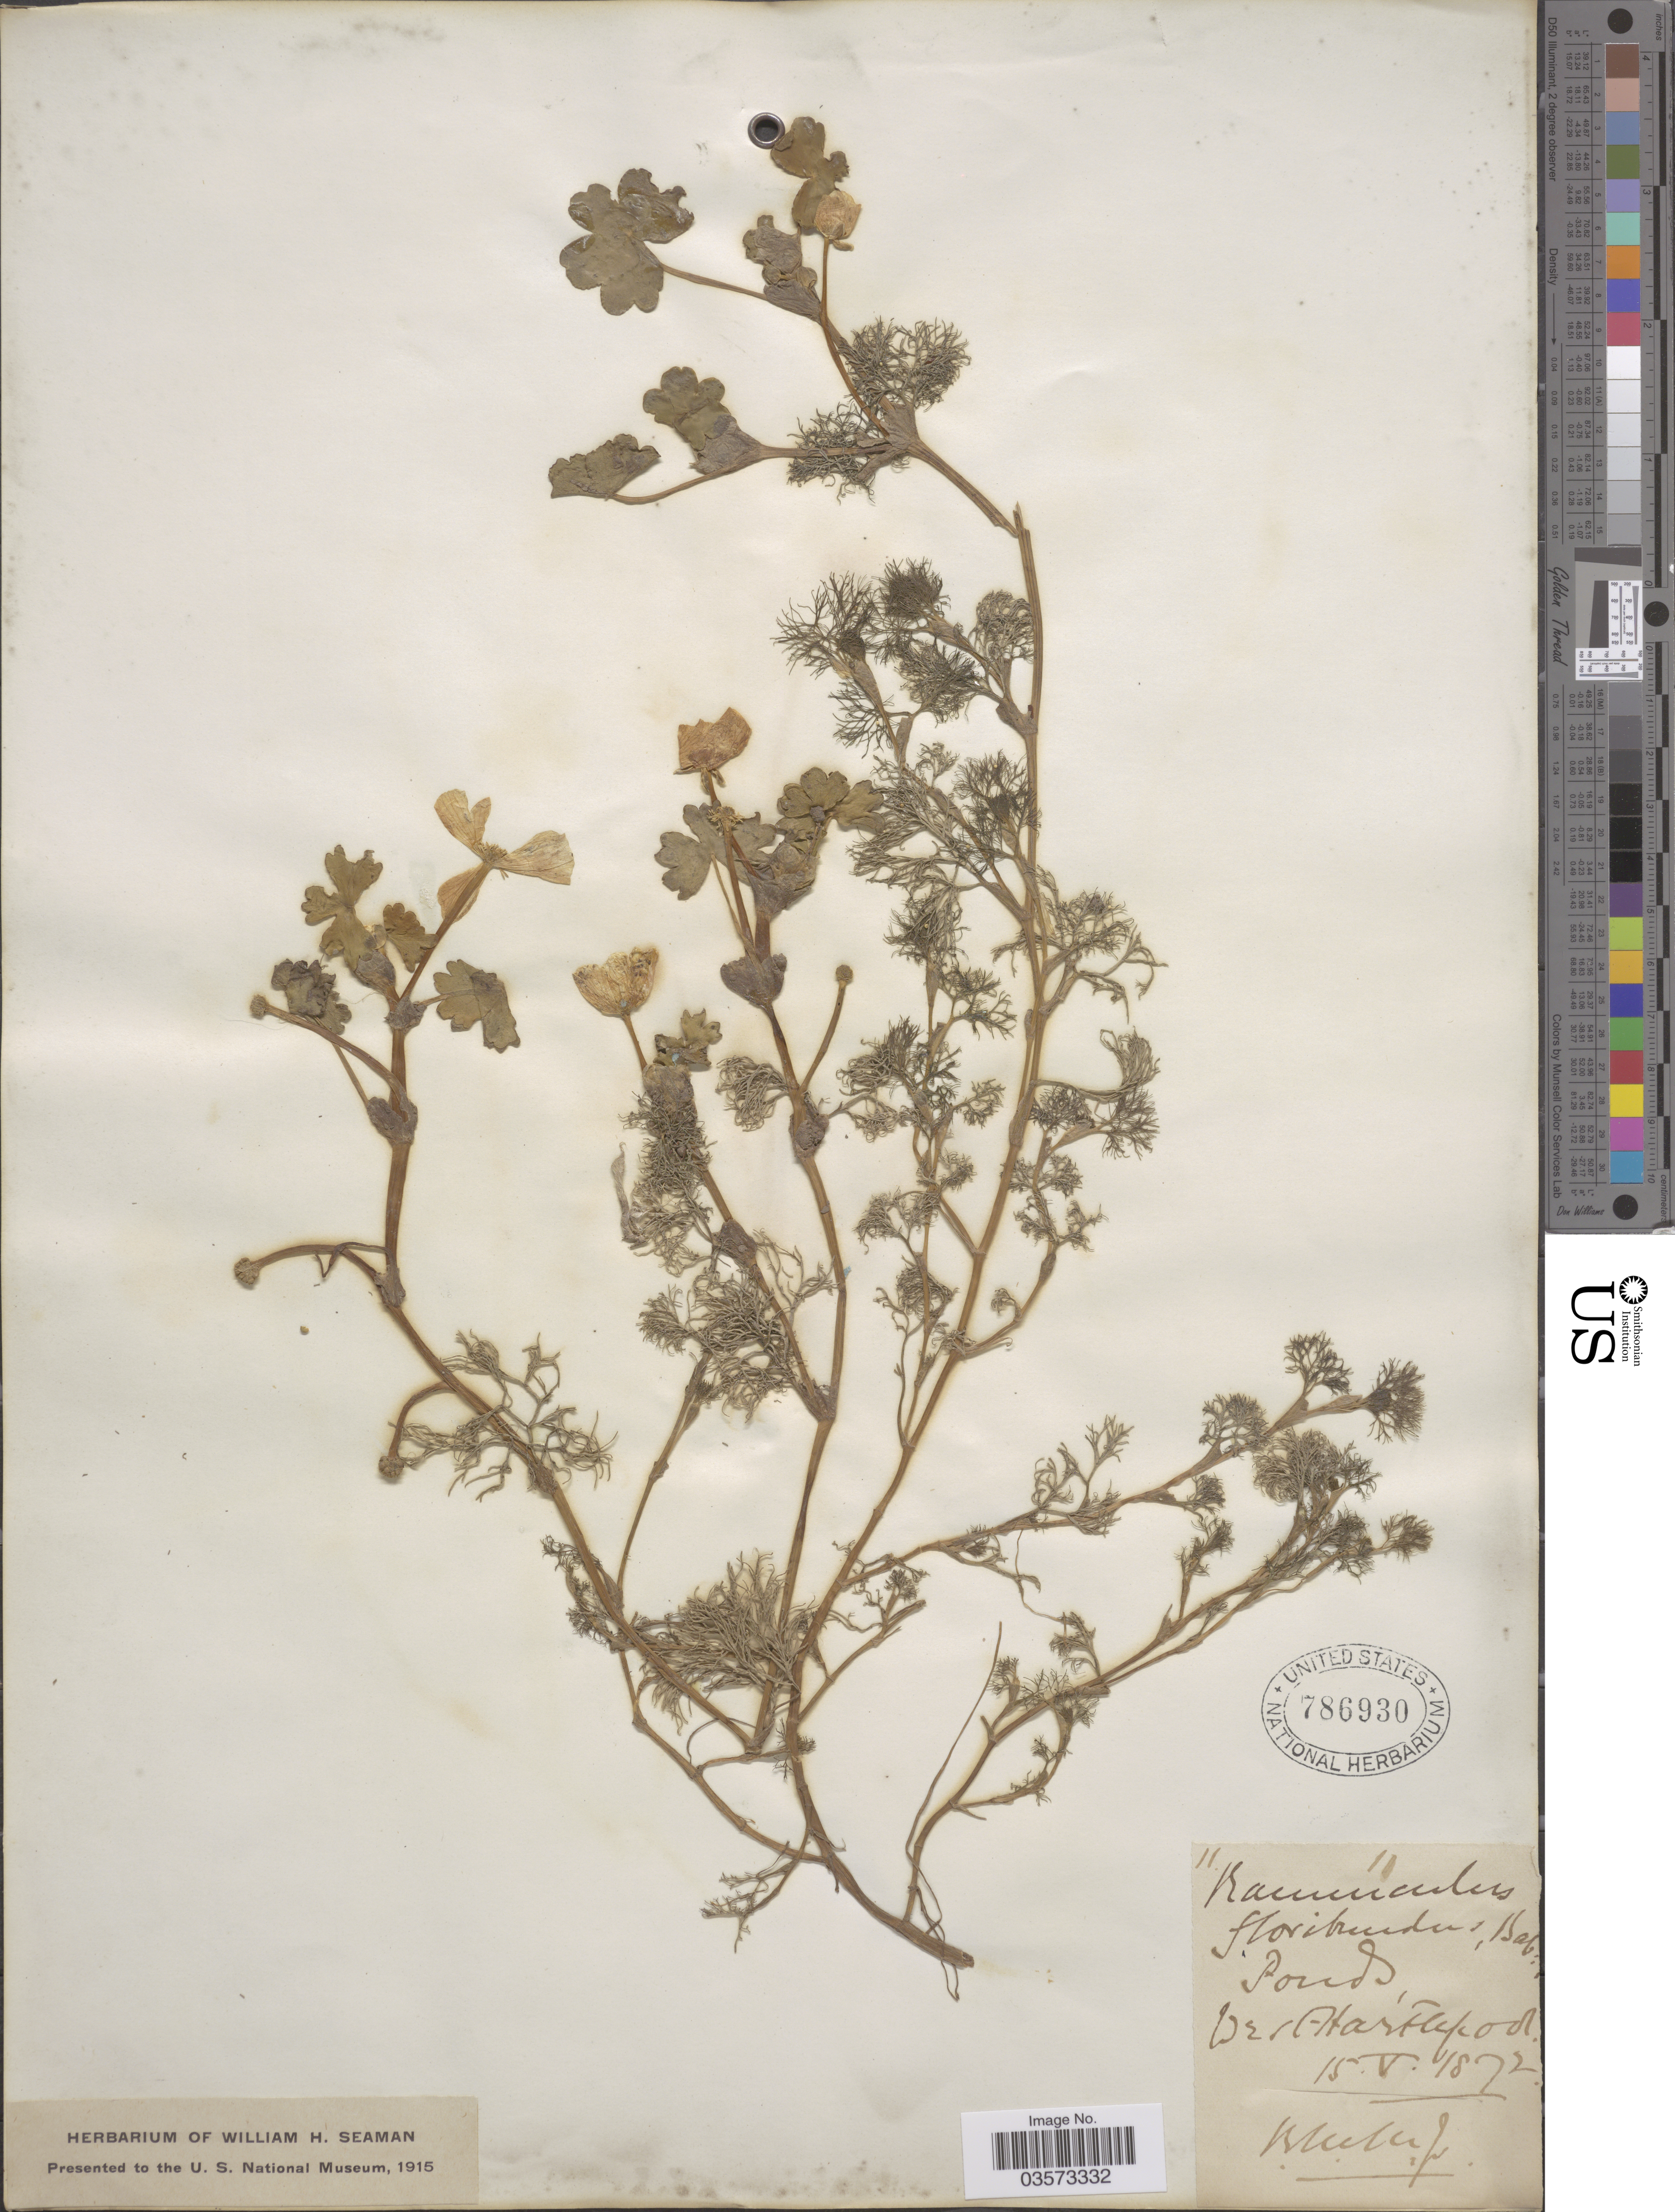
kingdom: Plantae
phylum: Tracheophyta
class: Magnoliopsida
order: Ranunculales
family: Ranunculaceae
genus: Ranunculus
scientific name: Ranunculus peltatus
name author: Schrank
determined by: Strong, Mark T., (BOT), Smithsonian Institution - National Museum of Natural History (UNITED STATES)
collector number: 11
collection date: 1872-05-15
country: United Kingdom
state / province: England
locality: Ponds West Hartlepool.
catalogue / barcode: US 786930